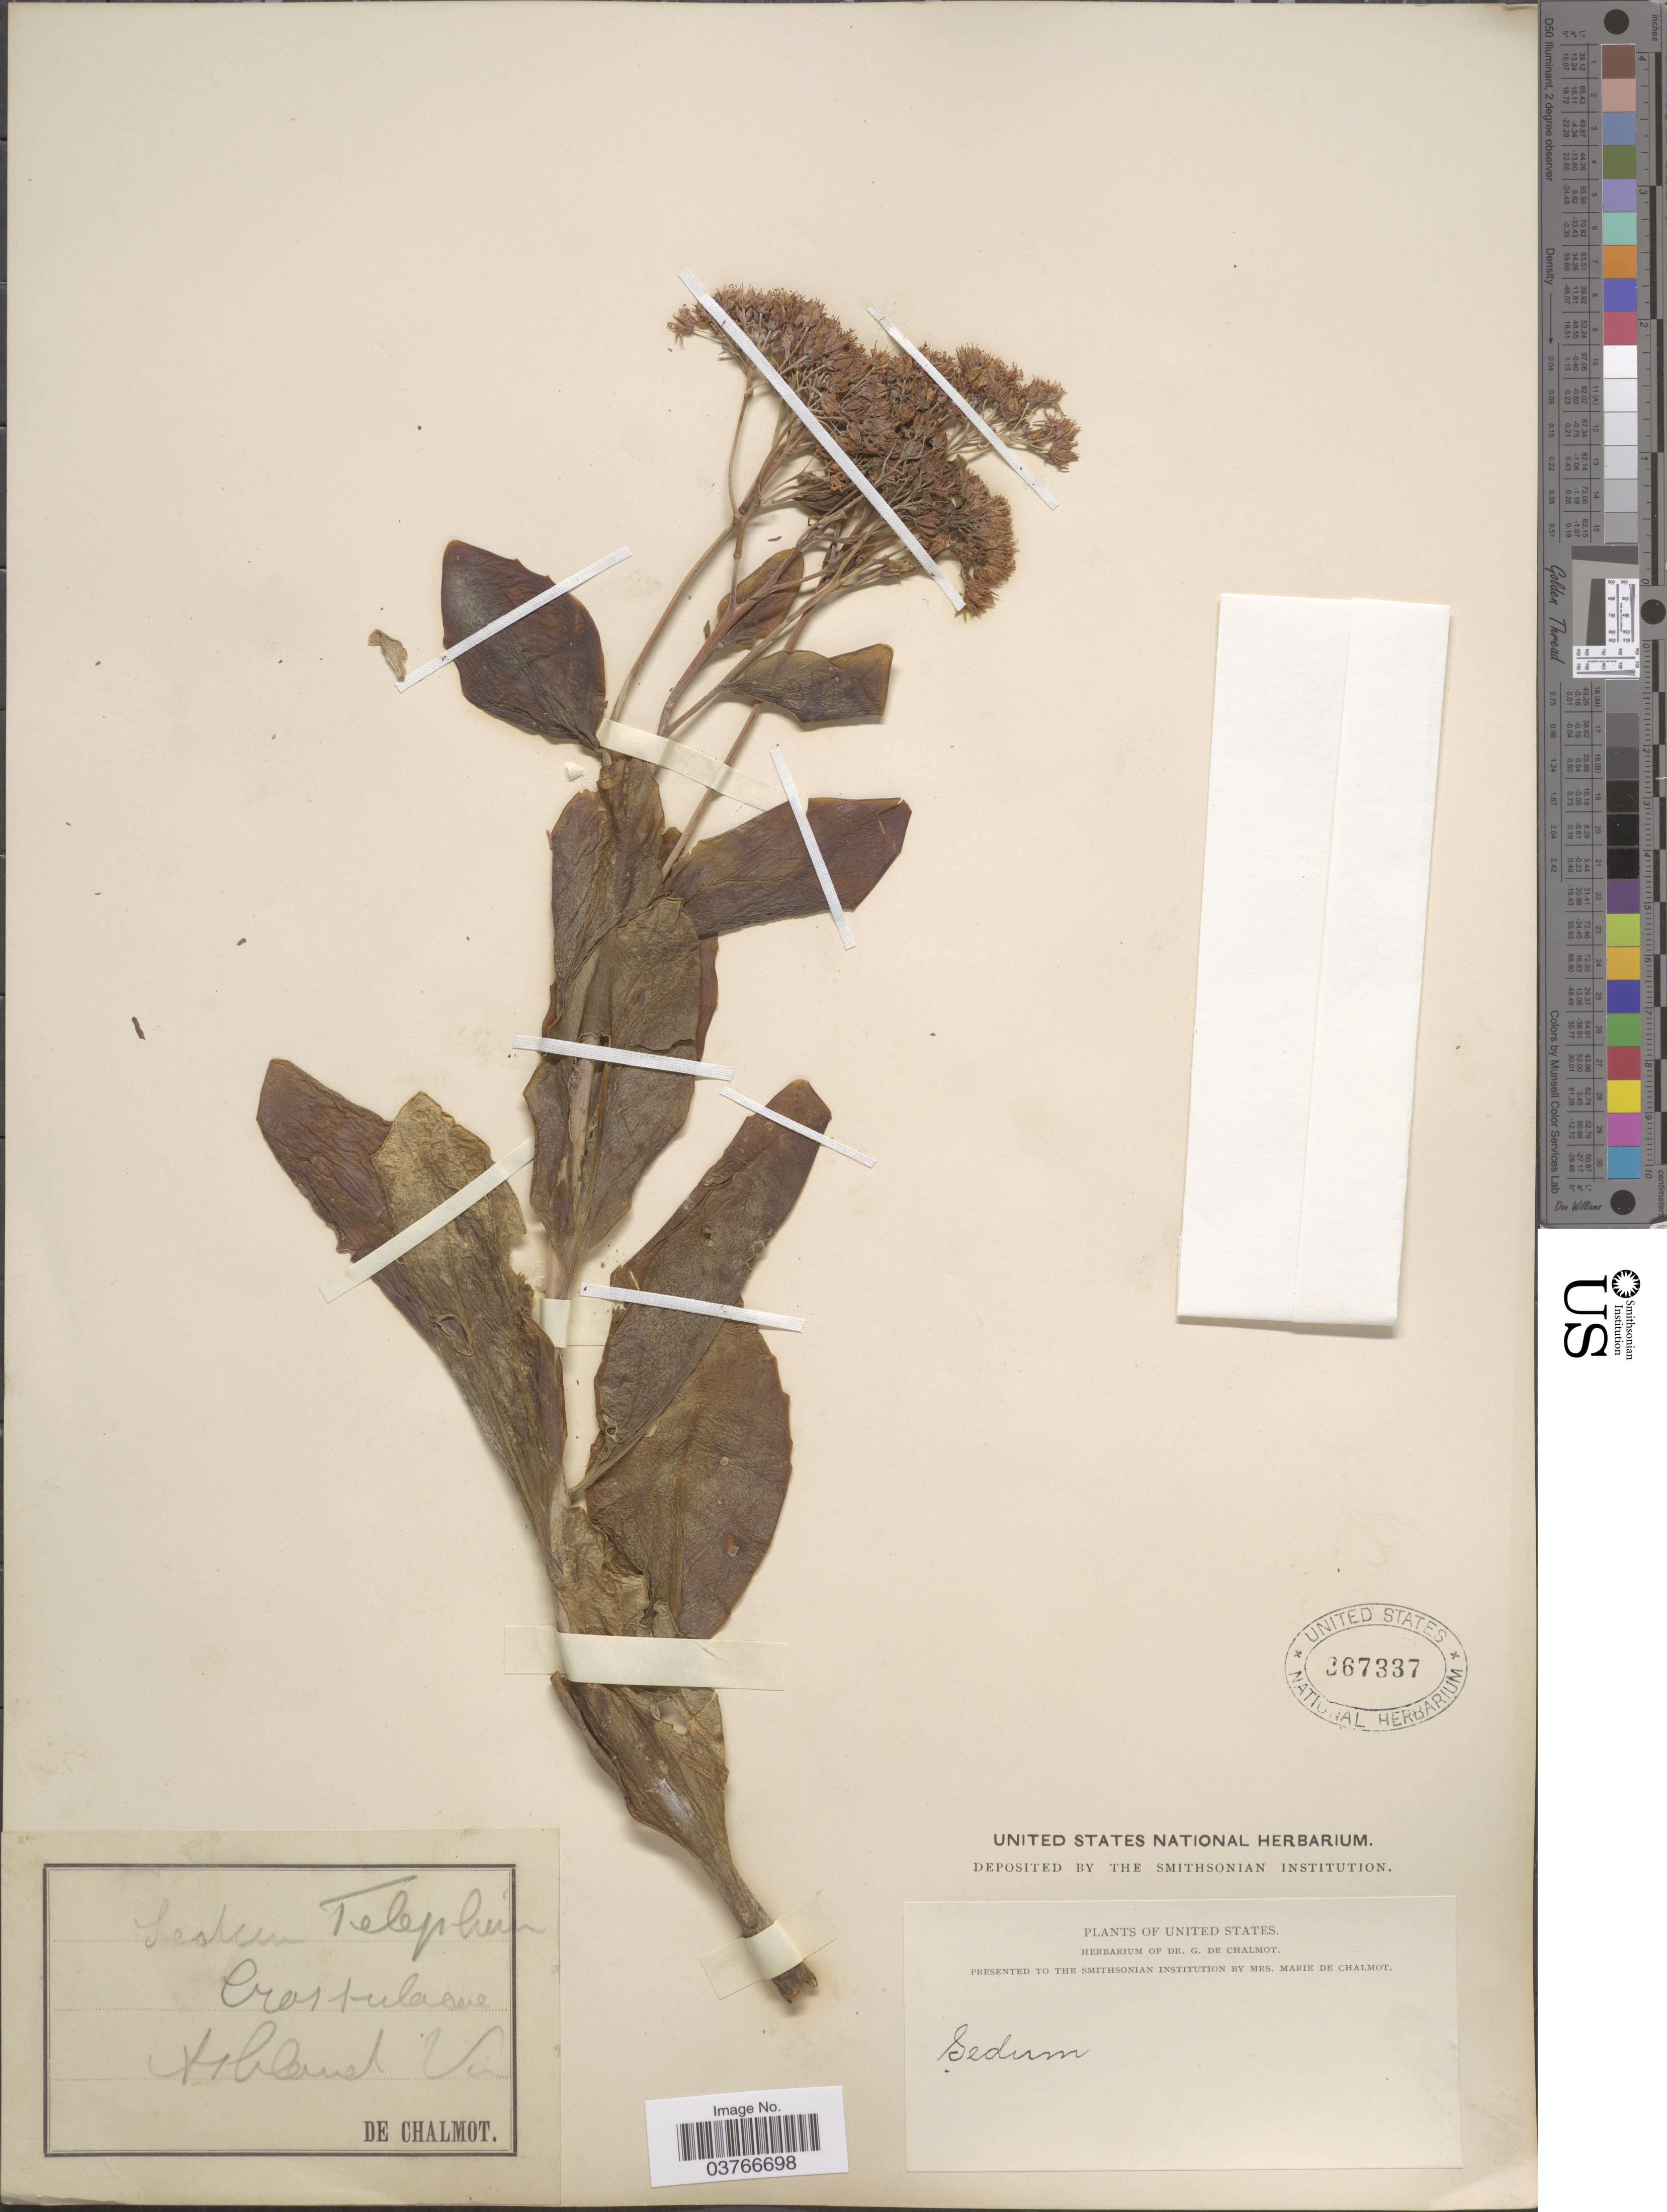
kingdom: Plantae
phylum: Tracheophyta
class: Magnoliopsida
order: Saxifragales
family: Crassulaceae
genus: Hylotelephium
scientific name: Hylotelephium sp.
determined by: Strong, Mark T., (BOT), Smithsonian Institution - National Museum of Natural History (UNITED STATES)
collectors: G. de Chalmot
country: United States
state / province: Virginia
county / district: Hanover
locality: Ashland.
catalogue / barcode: US 367337